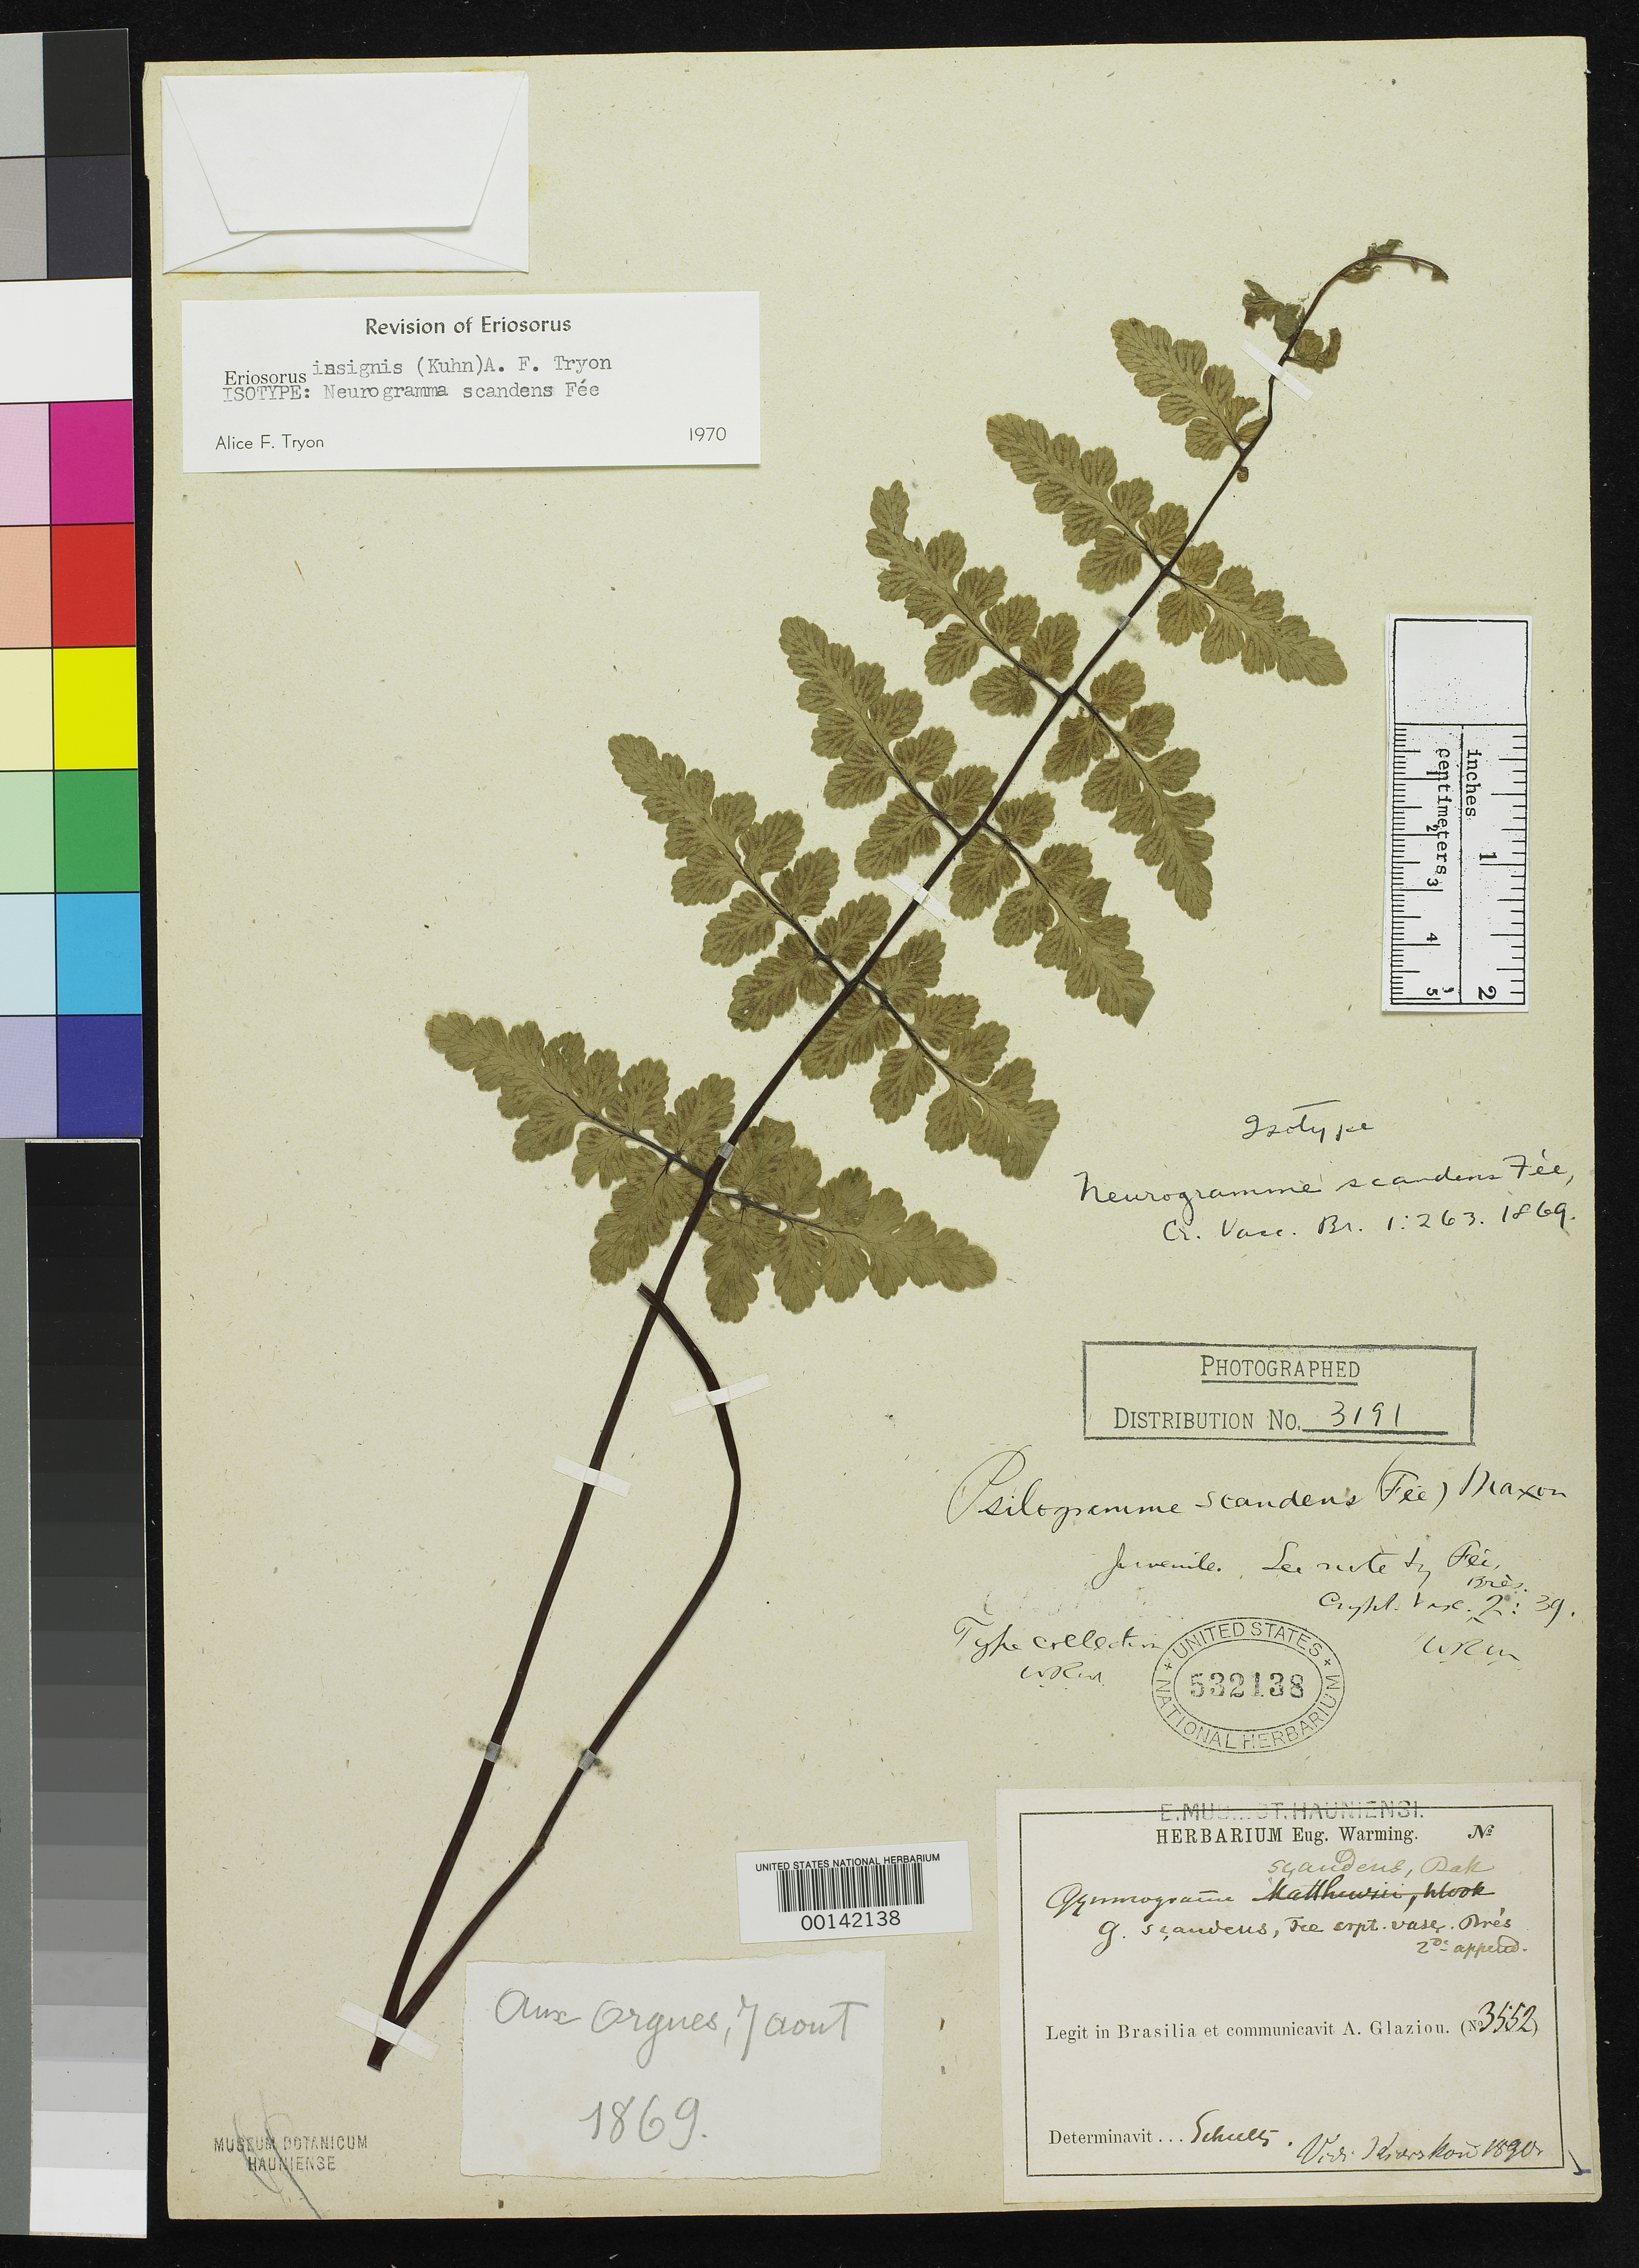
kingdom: Plantae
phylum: Tracheophyta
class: Polypodiopsida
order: Polypodiales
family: Pteridaceae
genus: Neurogramma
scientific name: Neurogramma scandens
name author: Fée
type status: Type Collection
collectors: A. F. M. Glaziou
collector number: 3552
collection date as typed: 07 Aug 1869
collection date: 1869-08-07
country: Brazil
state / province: Minas Gerais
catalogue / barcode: US 532138